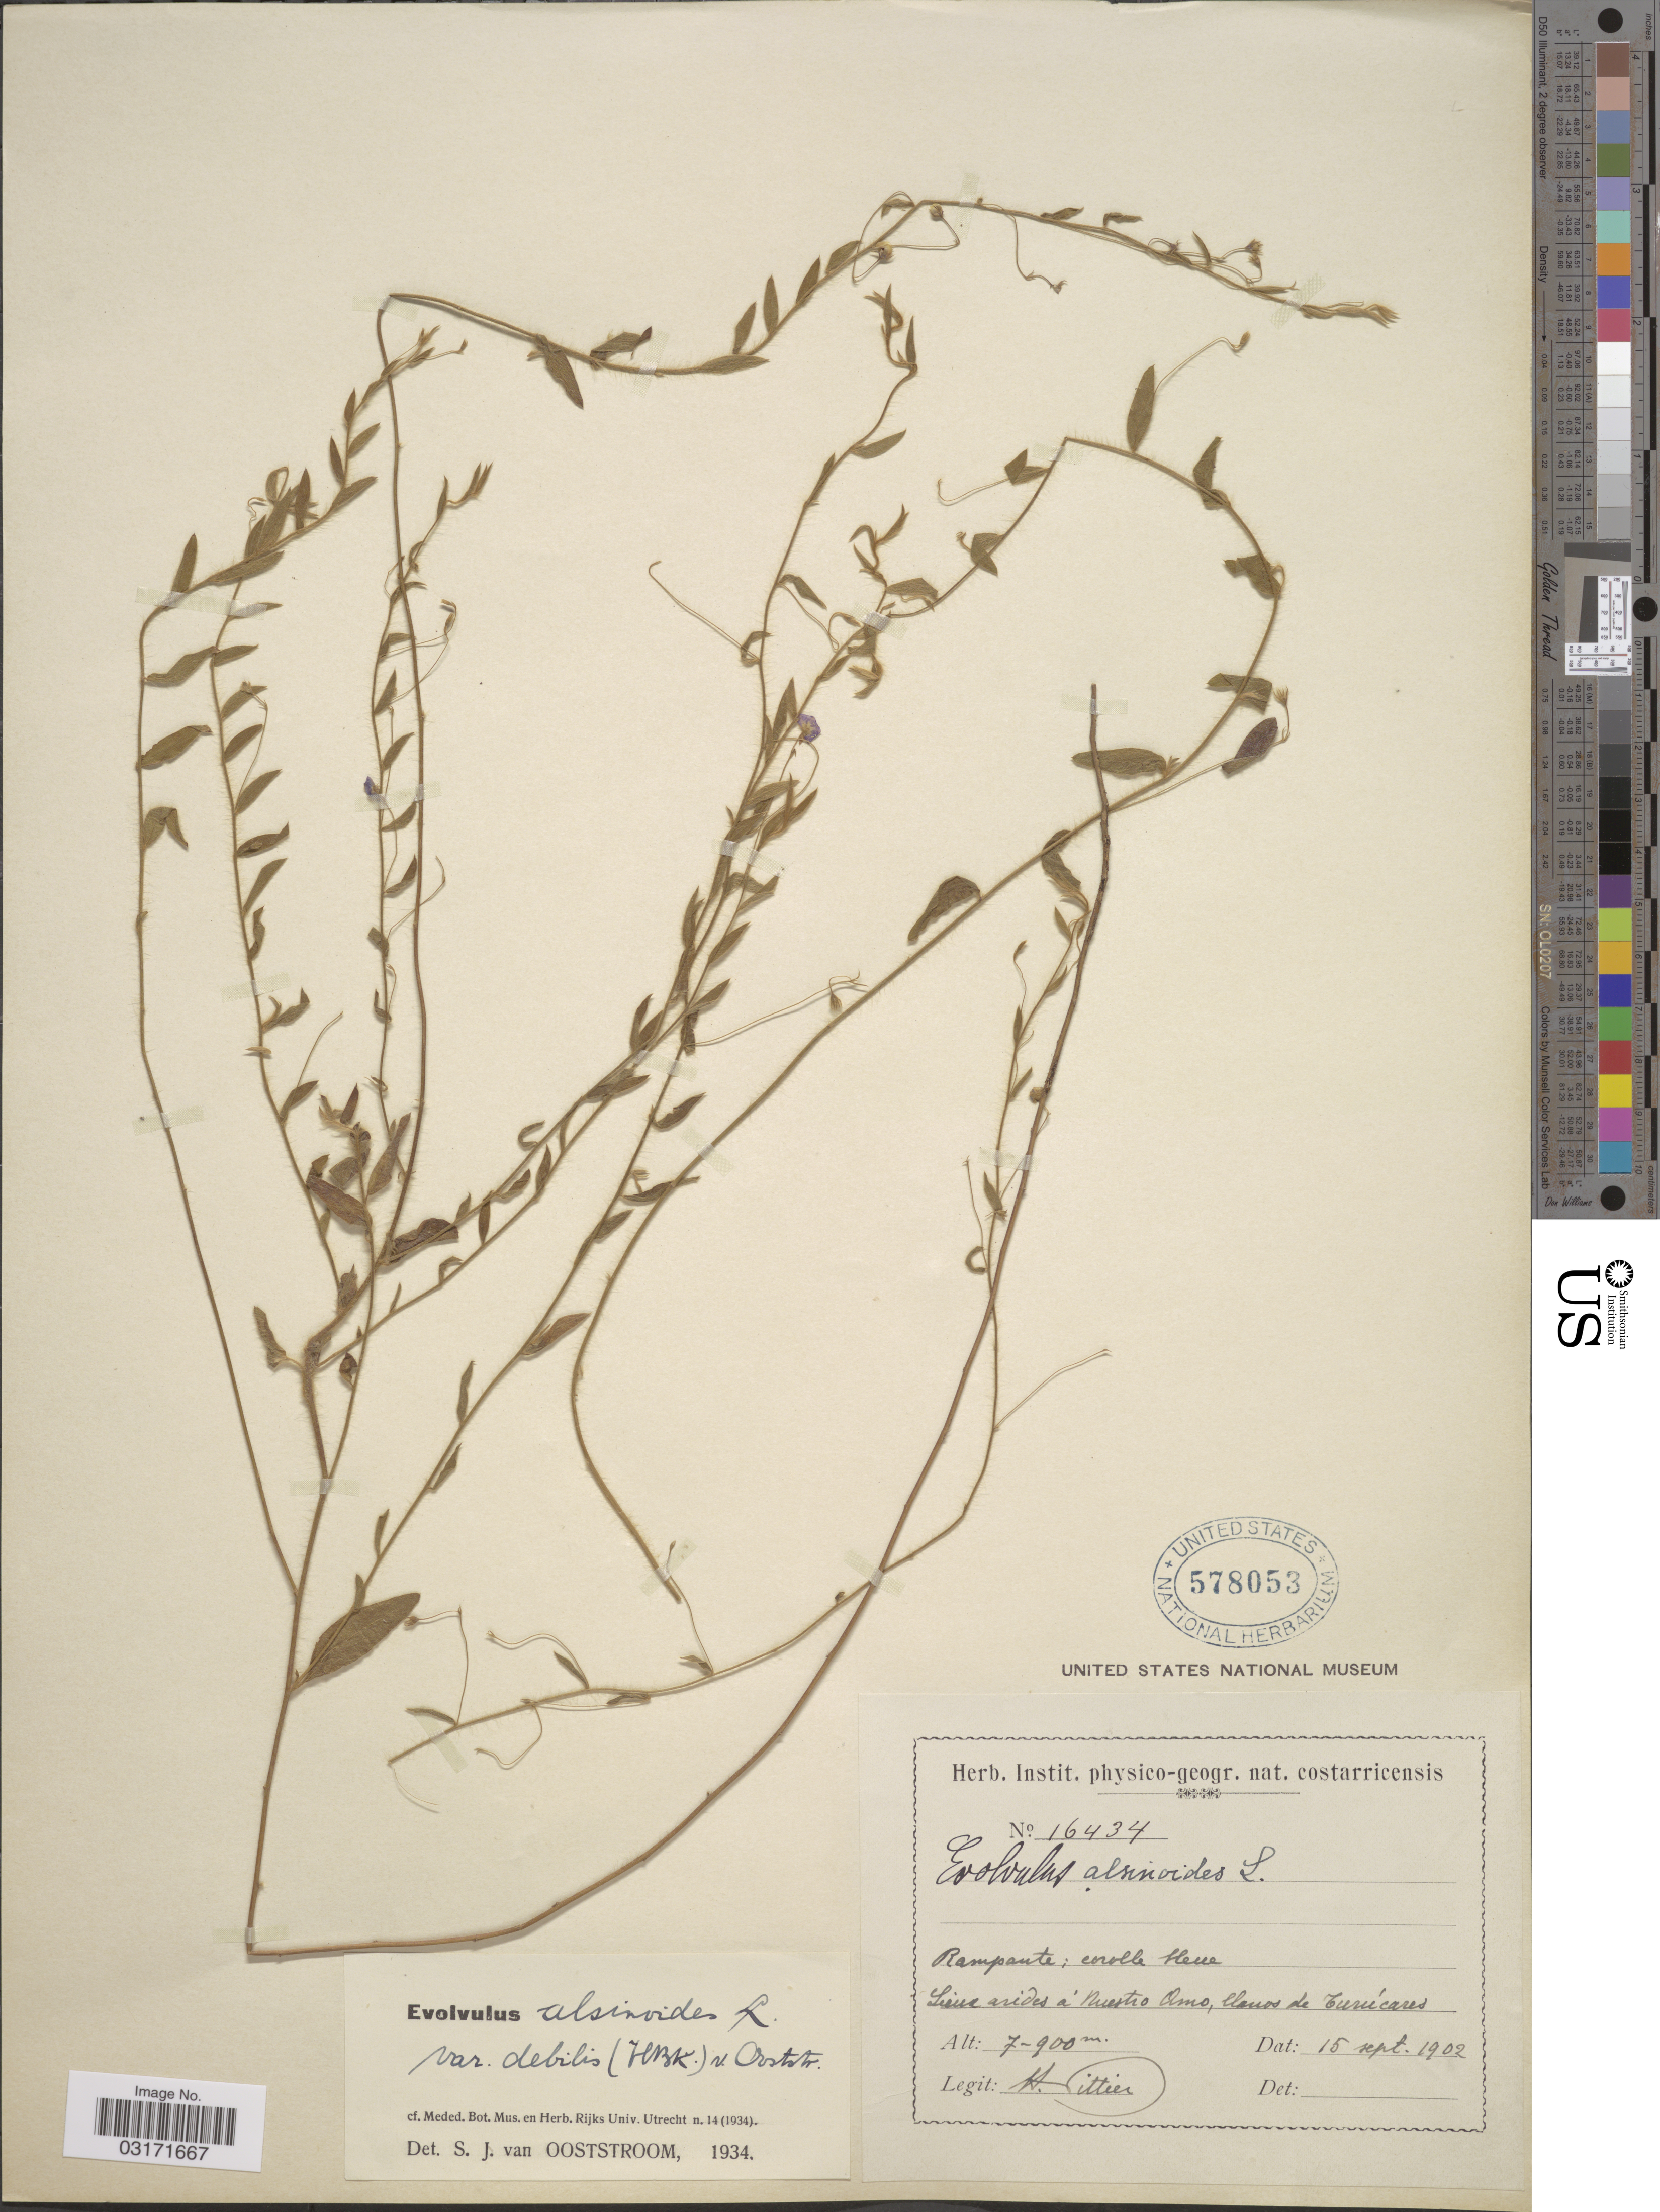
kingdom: Plantae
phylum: Tracheophyta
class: Magnoliopsida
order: Solanales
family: Convolvulaceae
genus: Evolvulus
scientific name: Evolvulus alsinoides var. debilis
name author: (Kunth) Ooststr.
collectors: H. F. Pittier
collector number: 16434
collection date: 1902-09-15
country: Costa Rica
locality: Lieux arides á Nuestro Amo, llanos de Turúcares.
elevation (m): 700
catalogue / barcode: US 578053